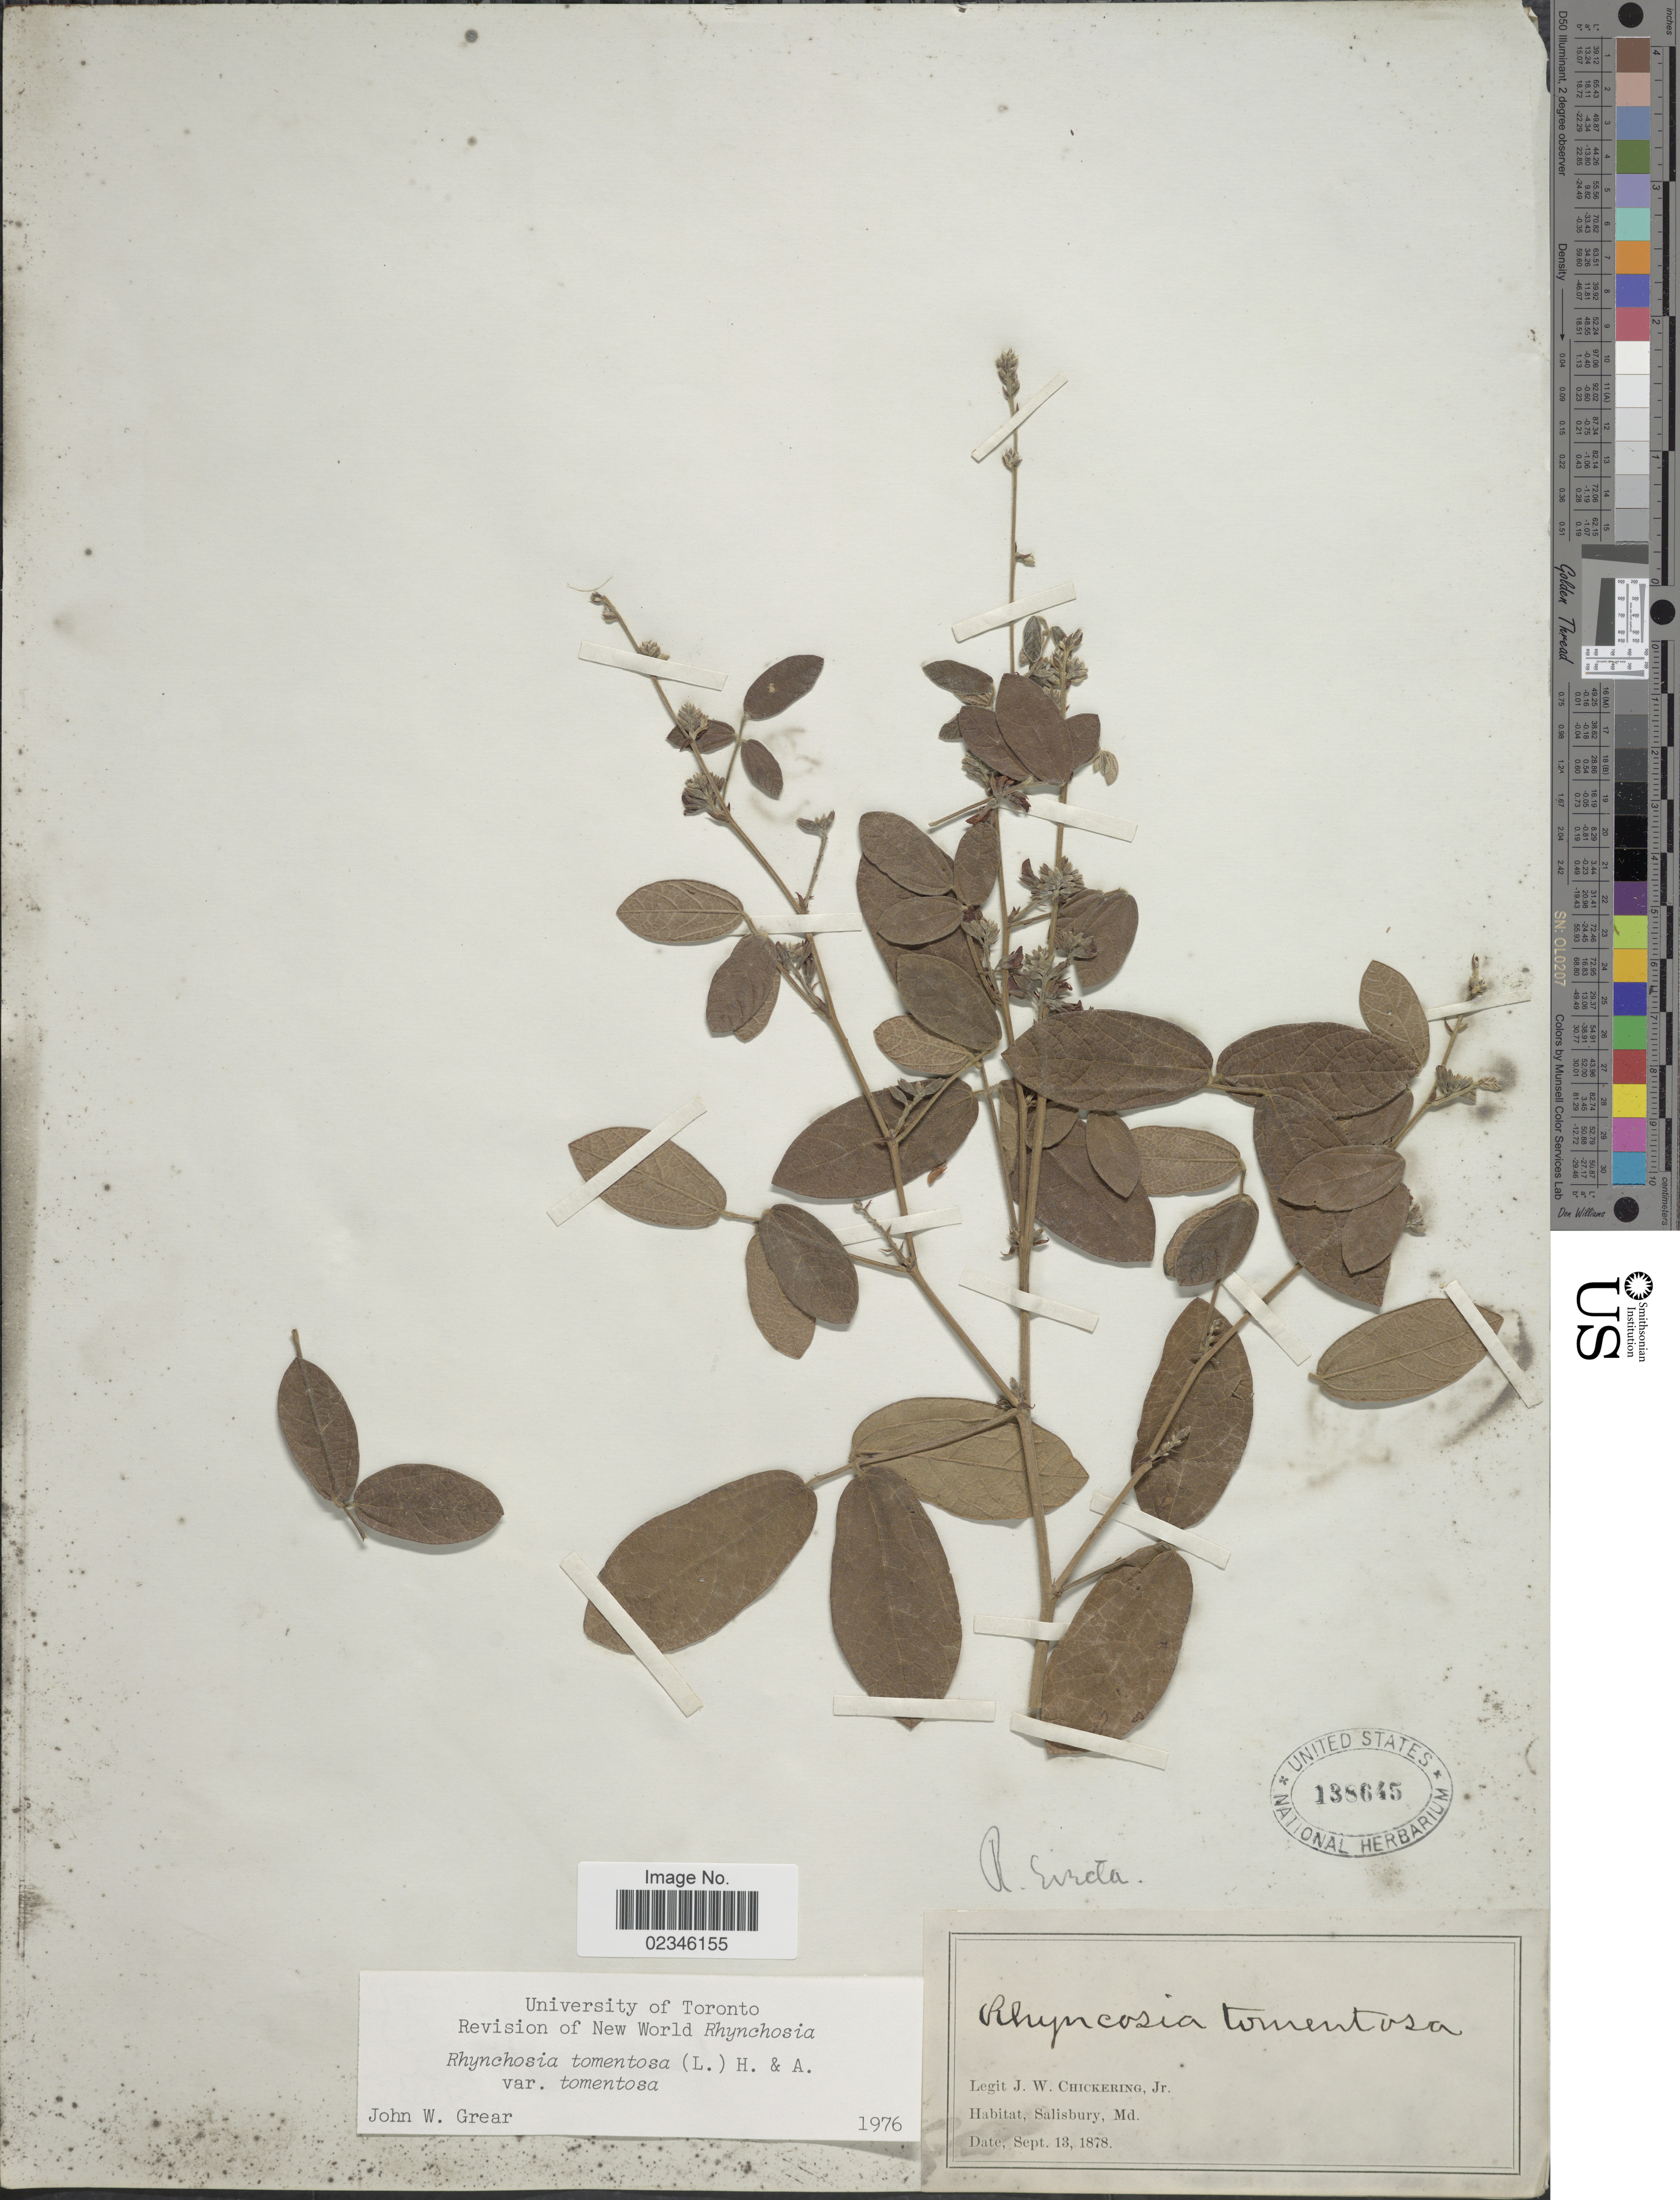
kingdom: Plantae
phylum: Tracheophyta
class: Magnoliopsida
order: Fabales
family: Fabaceae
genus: Rhynchosia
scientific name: Rhynchosia tomentosa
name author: (L.) Hook. & Arn.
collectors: J. W. Chickering Jr.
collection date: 1878-09-13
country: United States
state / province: Maryland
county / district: Wicomico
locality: Salisbury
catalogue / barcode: US 138645